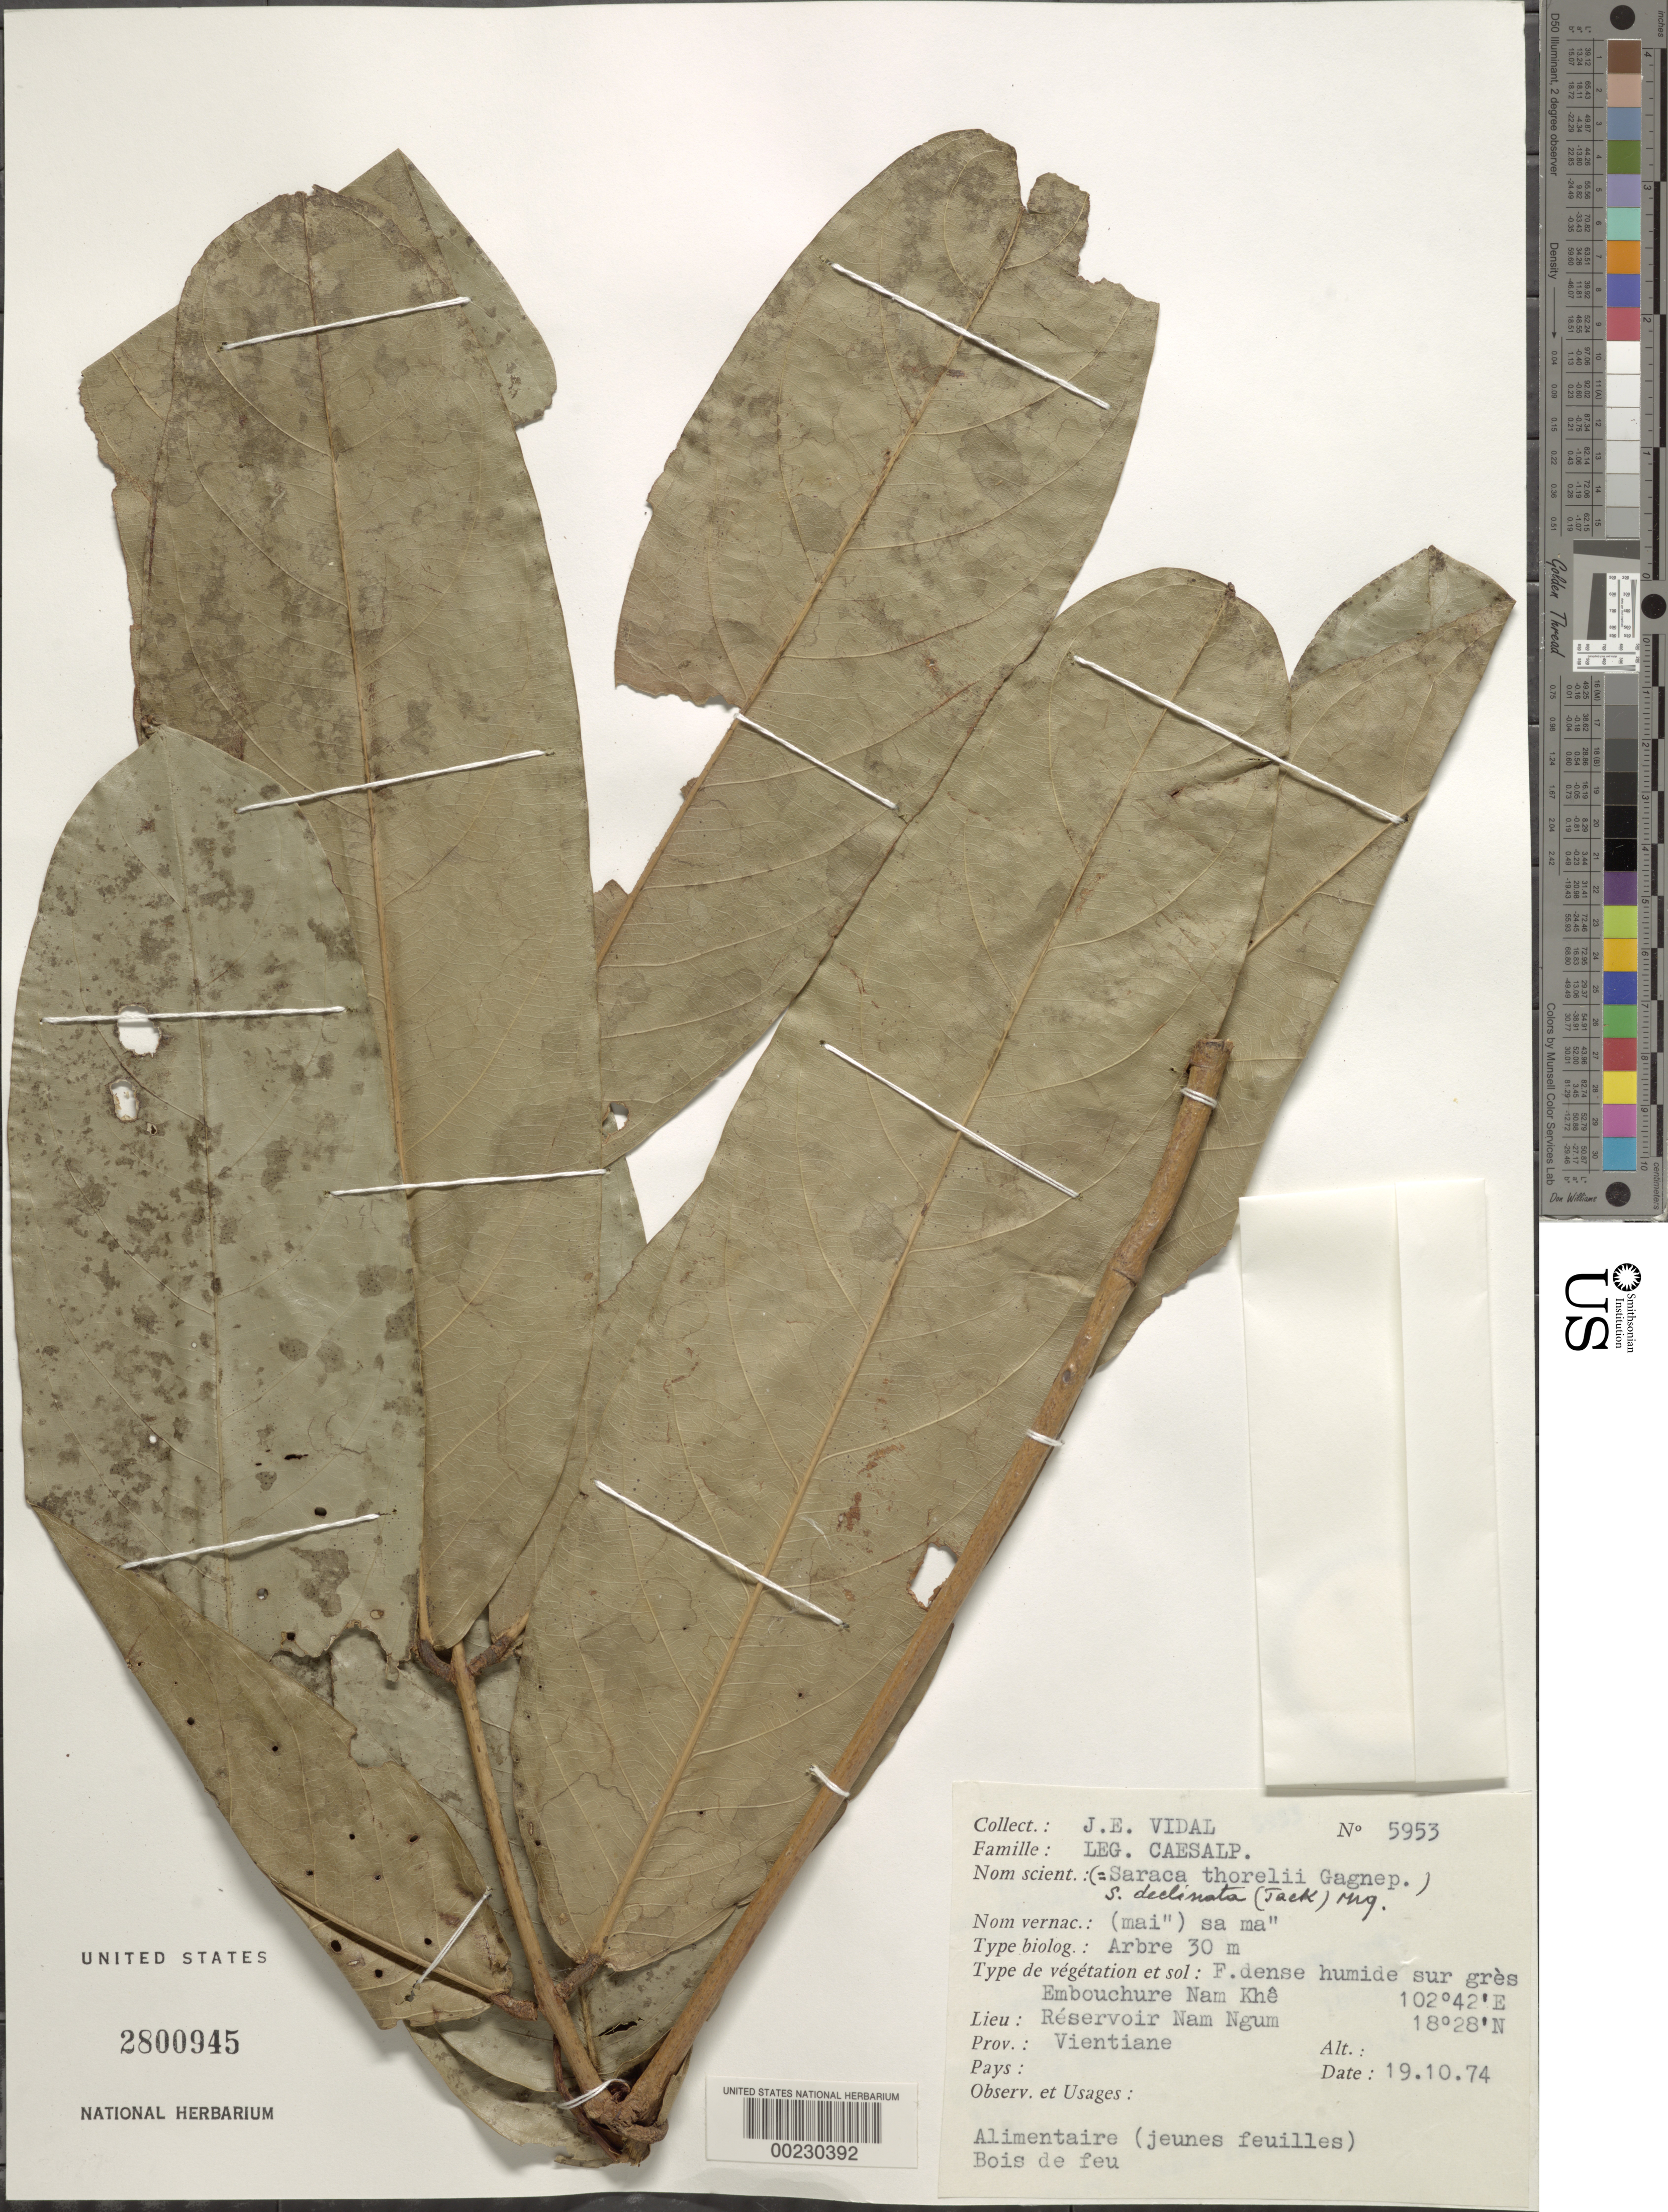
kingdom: Plantae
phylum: Tracheophyta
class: Magnoliopsida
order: Fabales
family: Fabaceae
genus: Saraca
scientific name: Saraca declinata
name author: (J.G. Jack) Miq.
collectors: J. E. Vidal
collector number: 5953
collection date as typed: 19 Oct 1974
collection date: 1974-10-19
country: Laos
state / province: Viangchan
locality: Reservoir Nam Ngum, mouth of the Nam Khe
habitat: See specimen sheet for notes in french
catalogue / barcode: US 2800945